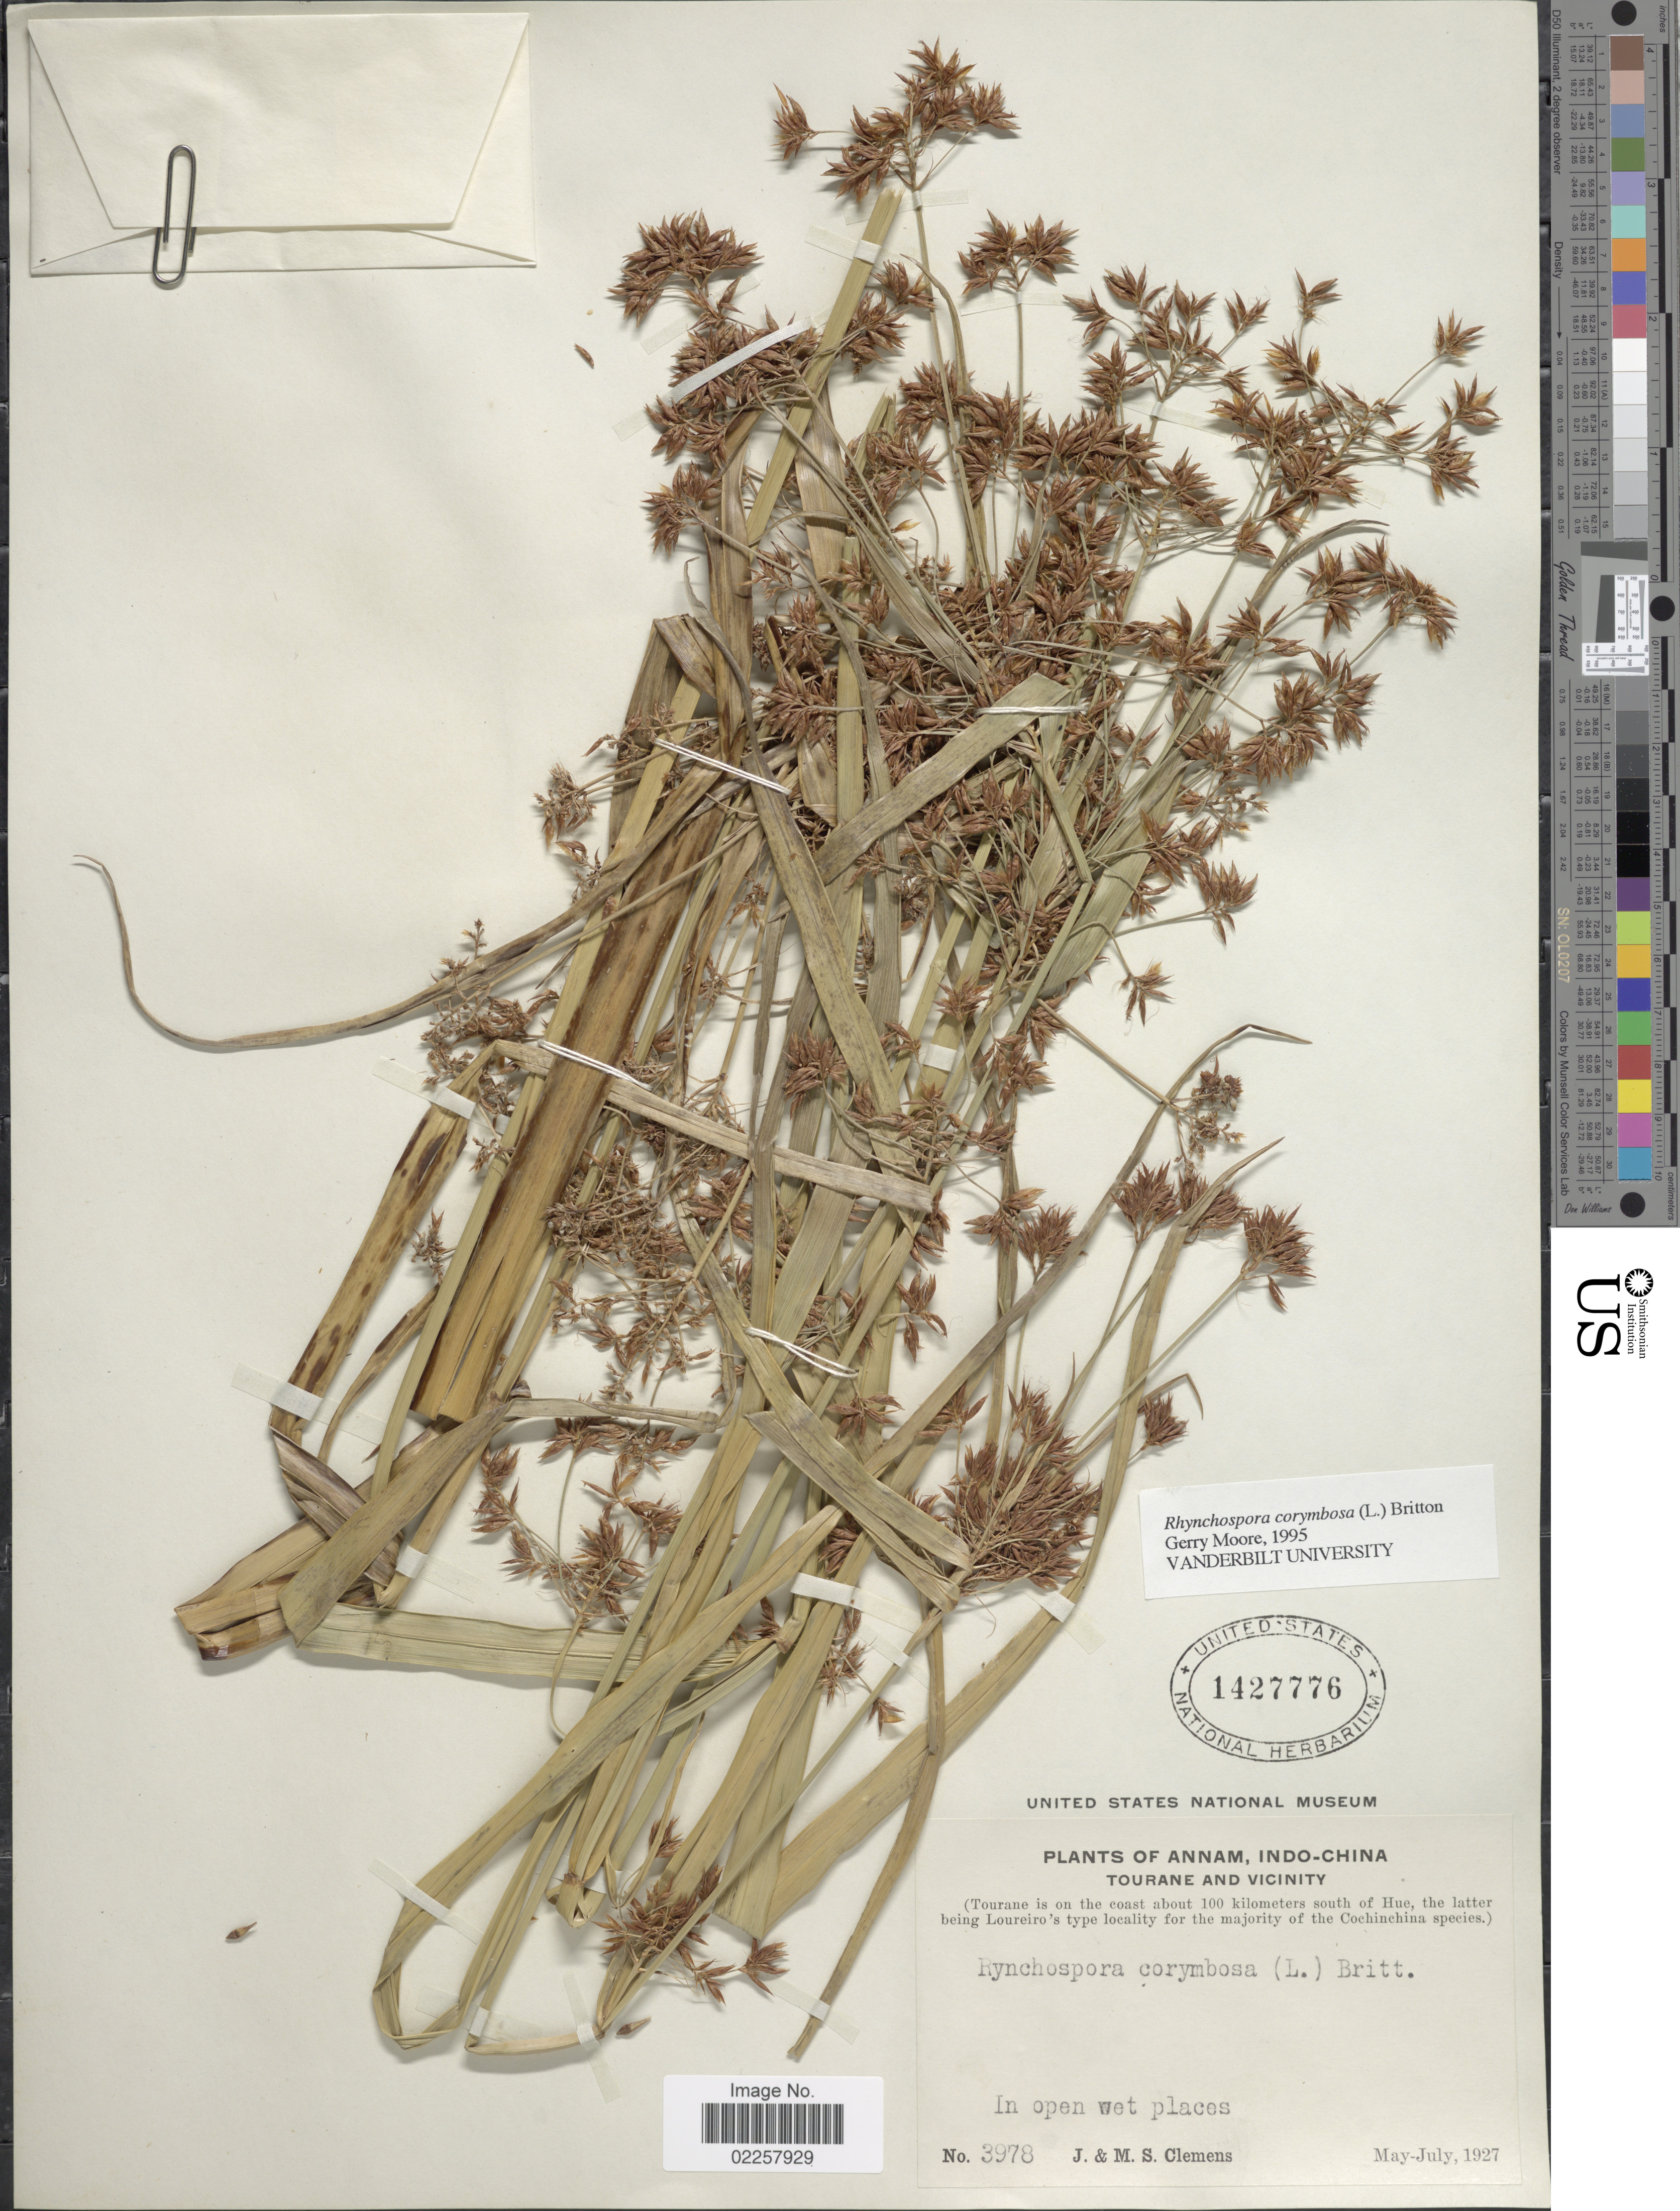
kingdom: Plantae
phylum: Tracheophyta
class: Liliopsida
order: Poales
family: Cyperaceae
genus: Rhynchospora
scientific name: Rhynchospora corymbosa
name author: (L.) Britton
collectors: J. Clemens & M. S. Clemens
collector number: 3978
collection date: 1927-05/1927-07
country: Vietnam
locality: Annam, Indo-China, Tourane and Vicinity, (Tourane is on the coast about 100 kilometers south of Hue)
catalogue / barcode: US 1427776